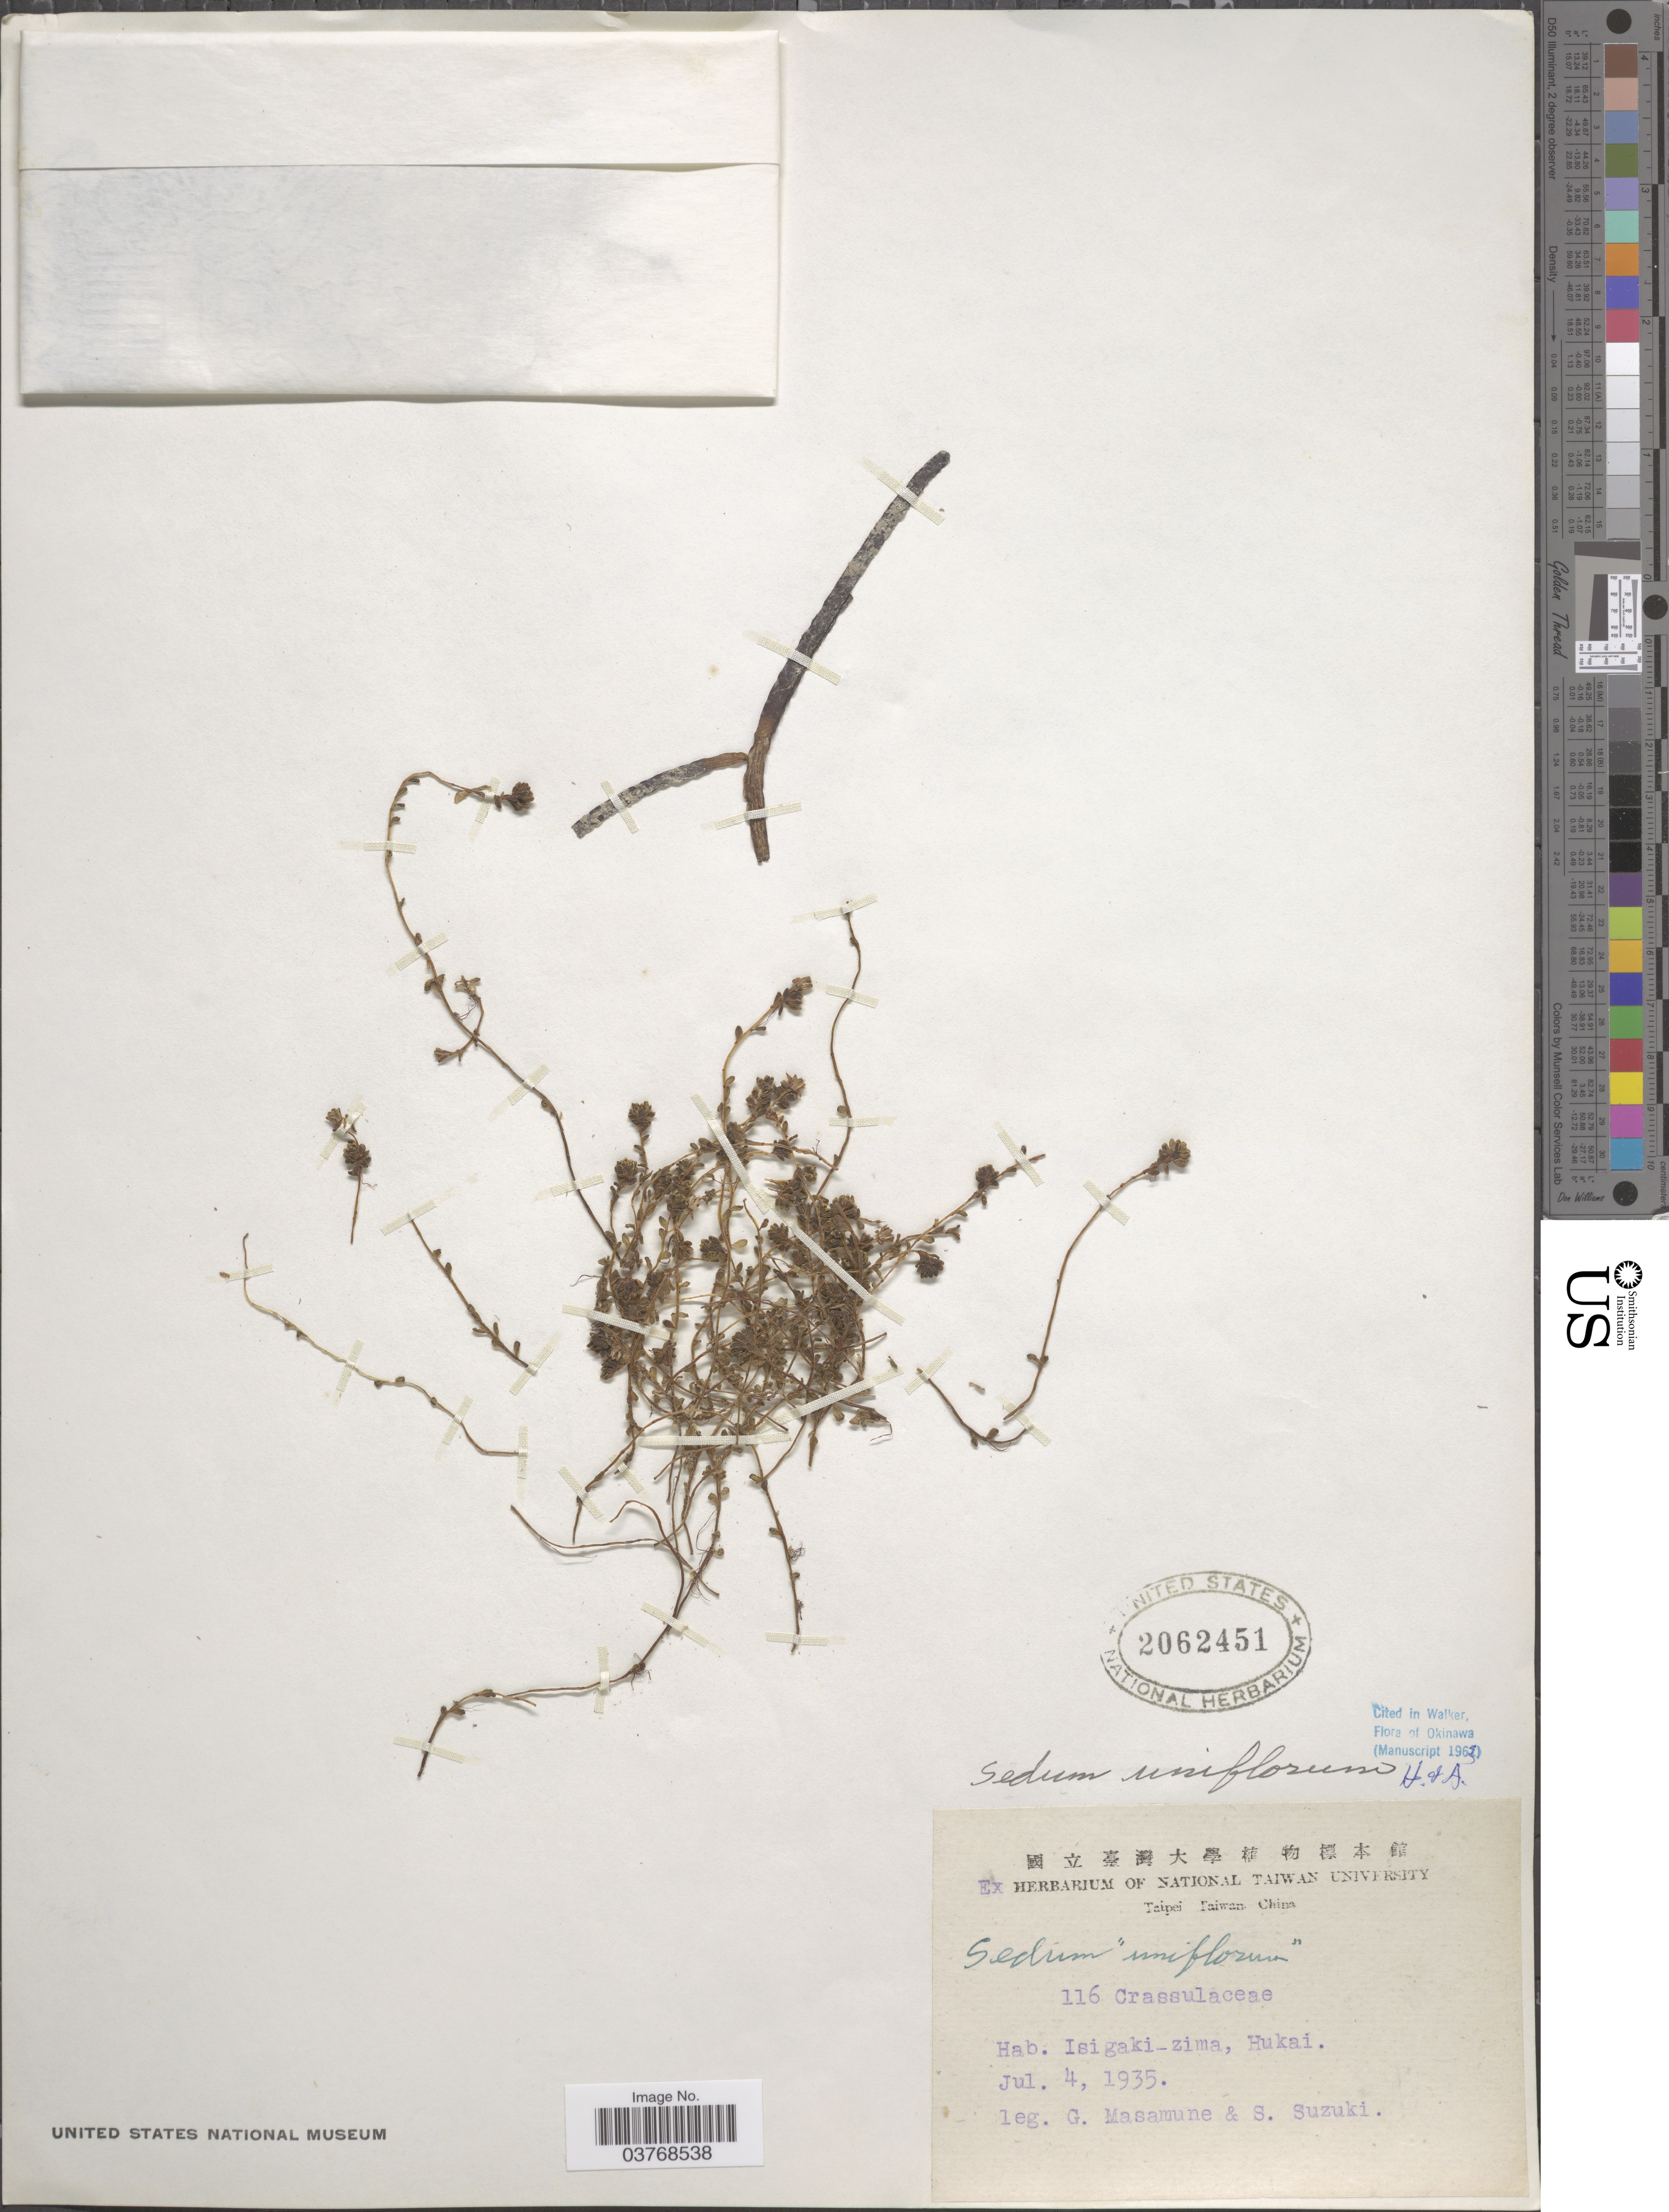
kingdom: Plantae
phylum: Tracheophyta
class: Magnoliopsida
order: Saxifragales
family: Crassulaceae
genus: Sedum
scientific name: Sedum uniflorum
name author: Hook. & Arn.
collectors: G. Masamune & S. Suzuki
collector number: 116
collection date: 1935-07-04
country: Japan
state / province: Okinawa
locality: Isigaki-zima, Hukai.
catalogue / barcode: US 2062451